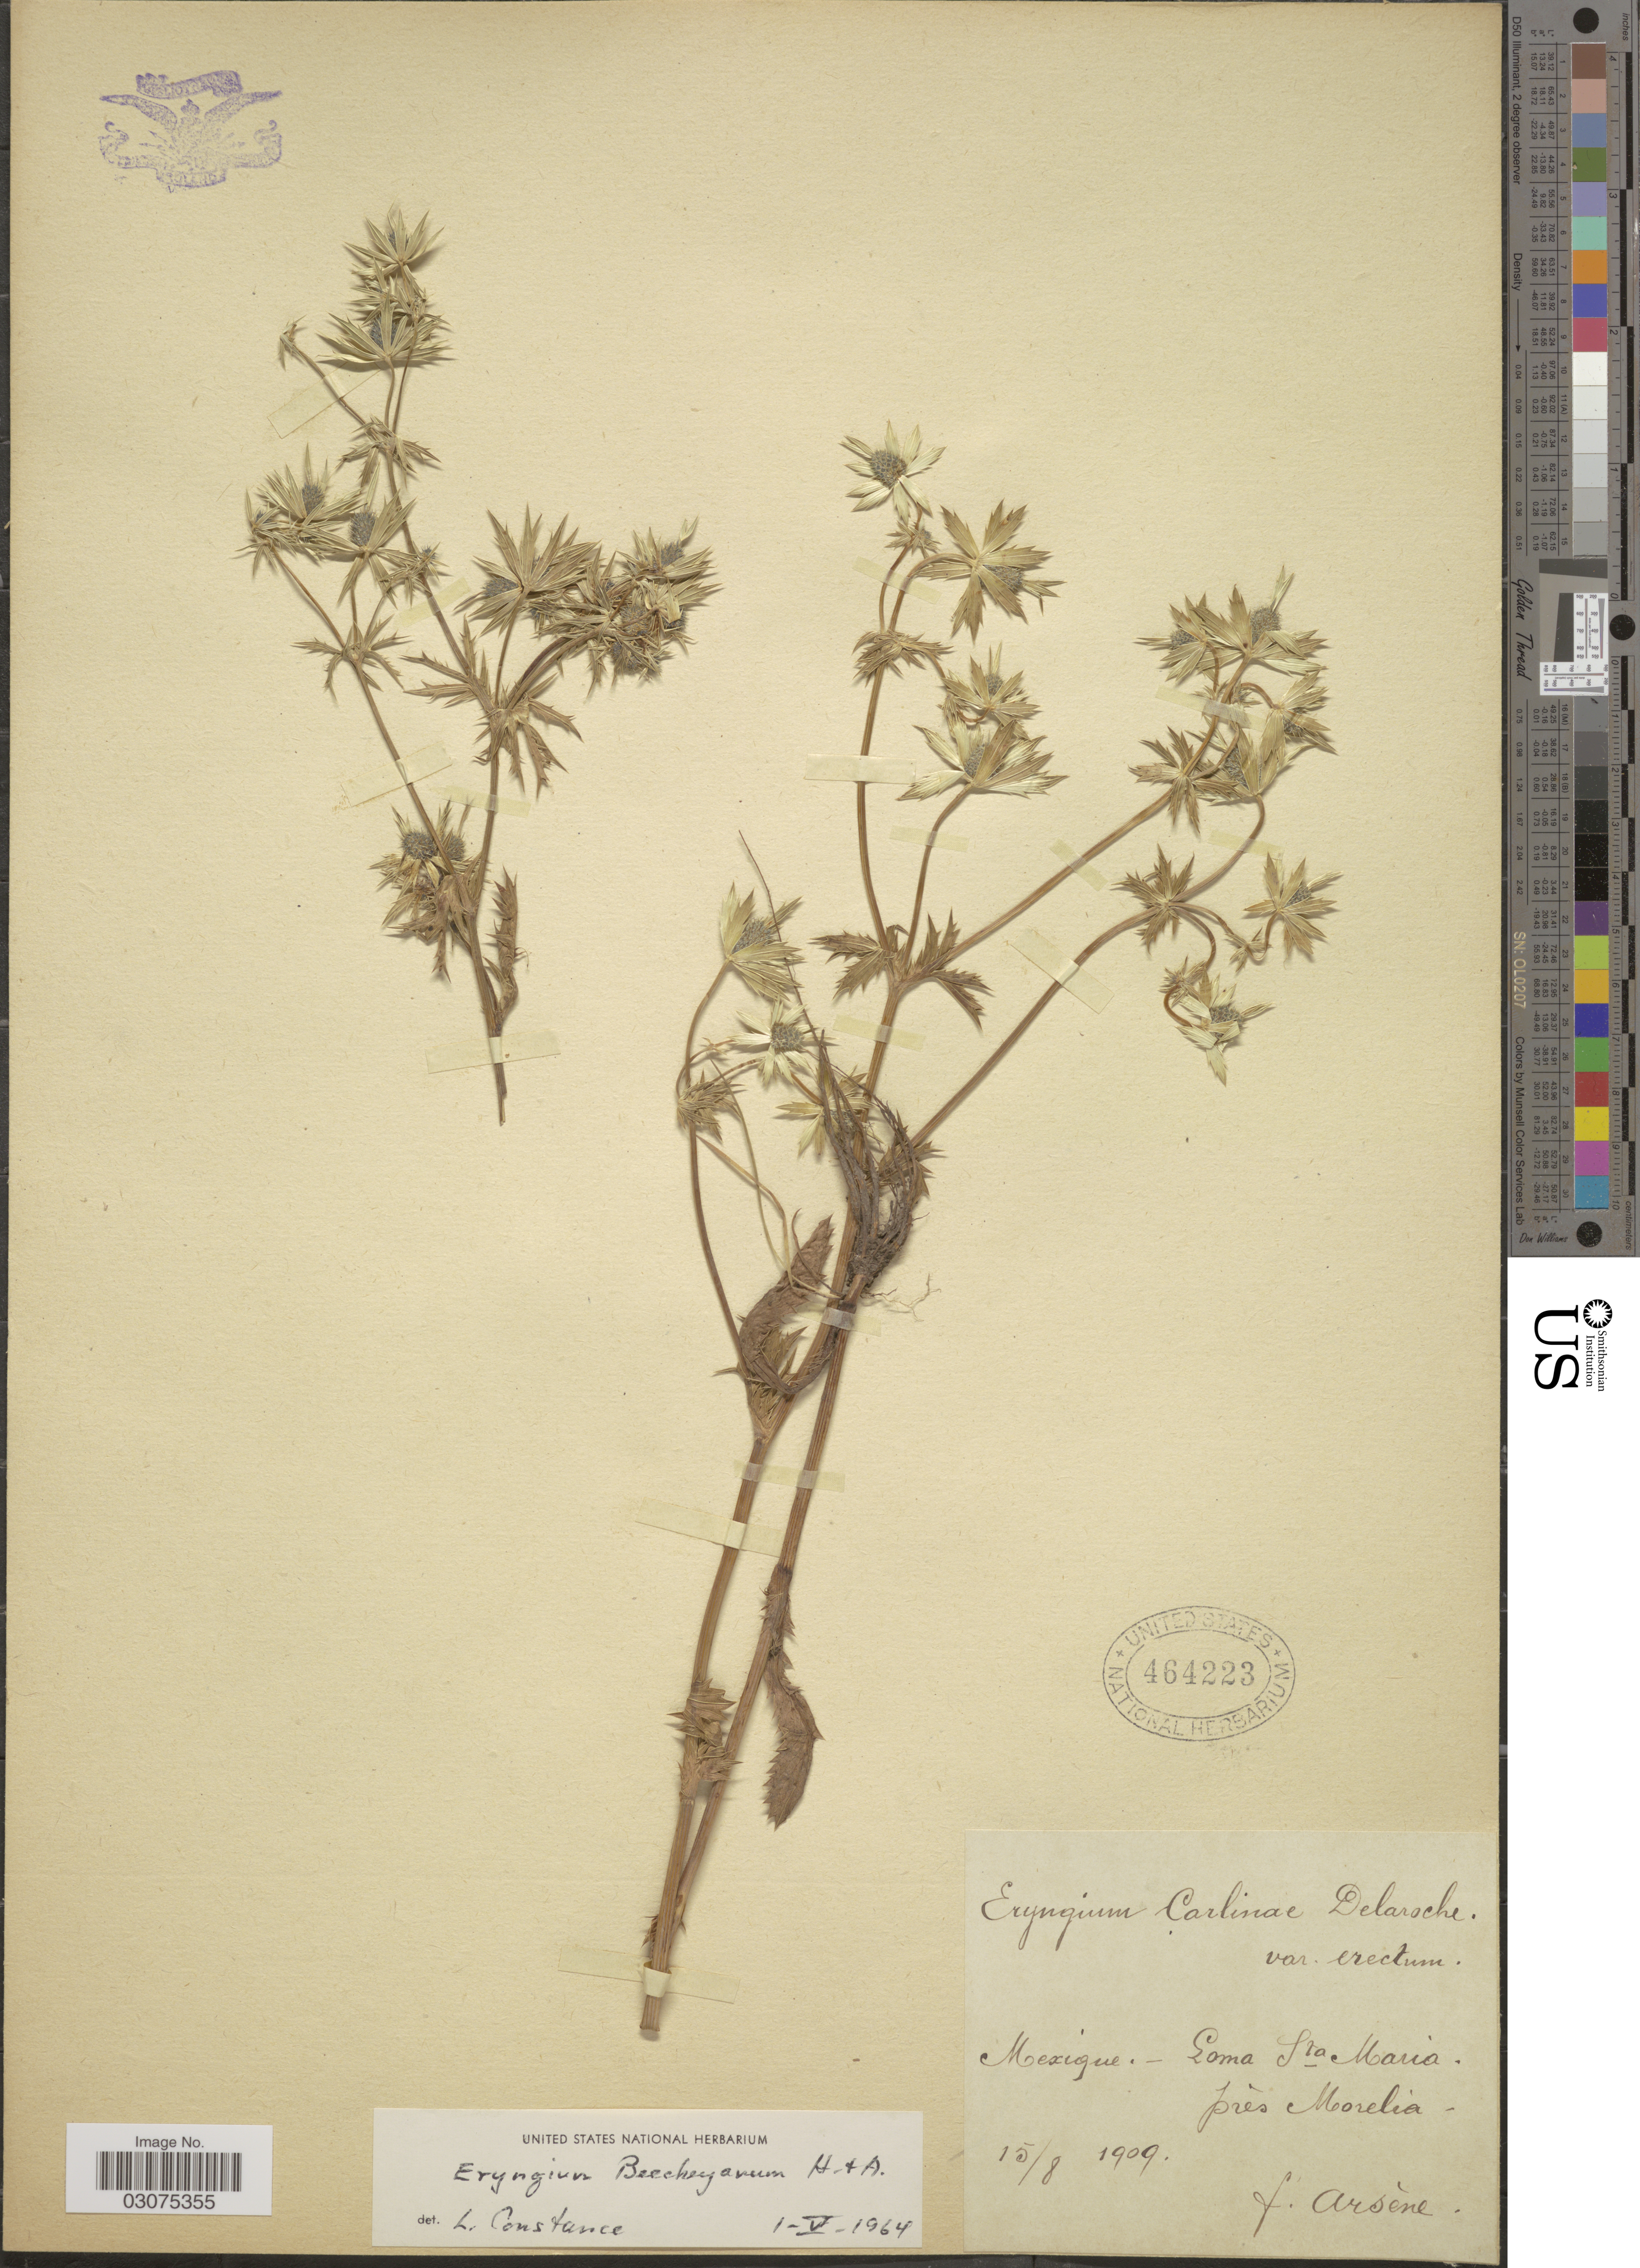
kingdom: Plantae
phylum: Tracheophyta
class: Magnoliopsida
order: Apiales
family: Apiaceae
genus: Eryngium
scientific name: Eryngium beecheyanum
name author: Hook. f. & Arn.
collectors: F. Arsène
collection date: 1909-08-15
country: Mexico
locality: Loma Sta Maria, prés Morelia.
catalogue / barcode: US 464223